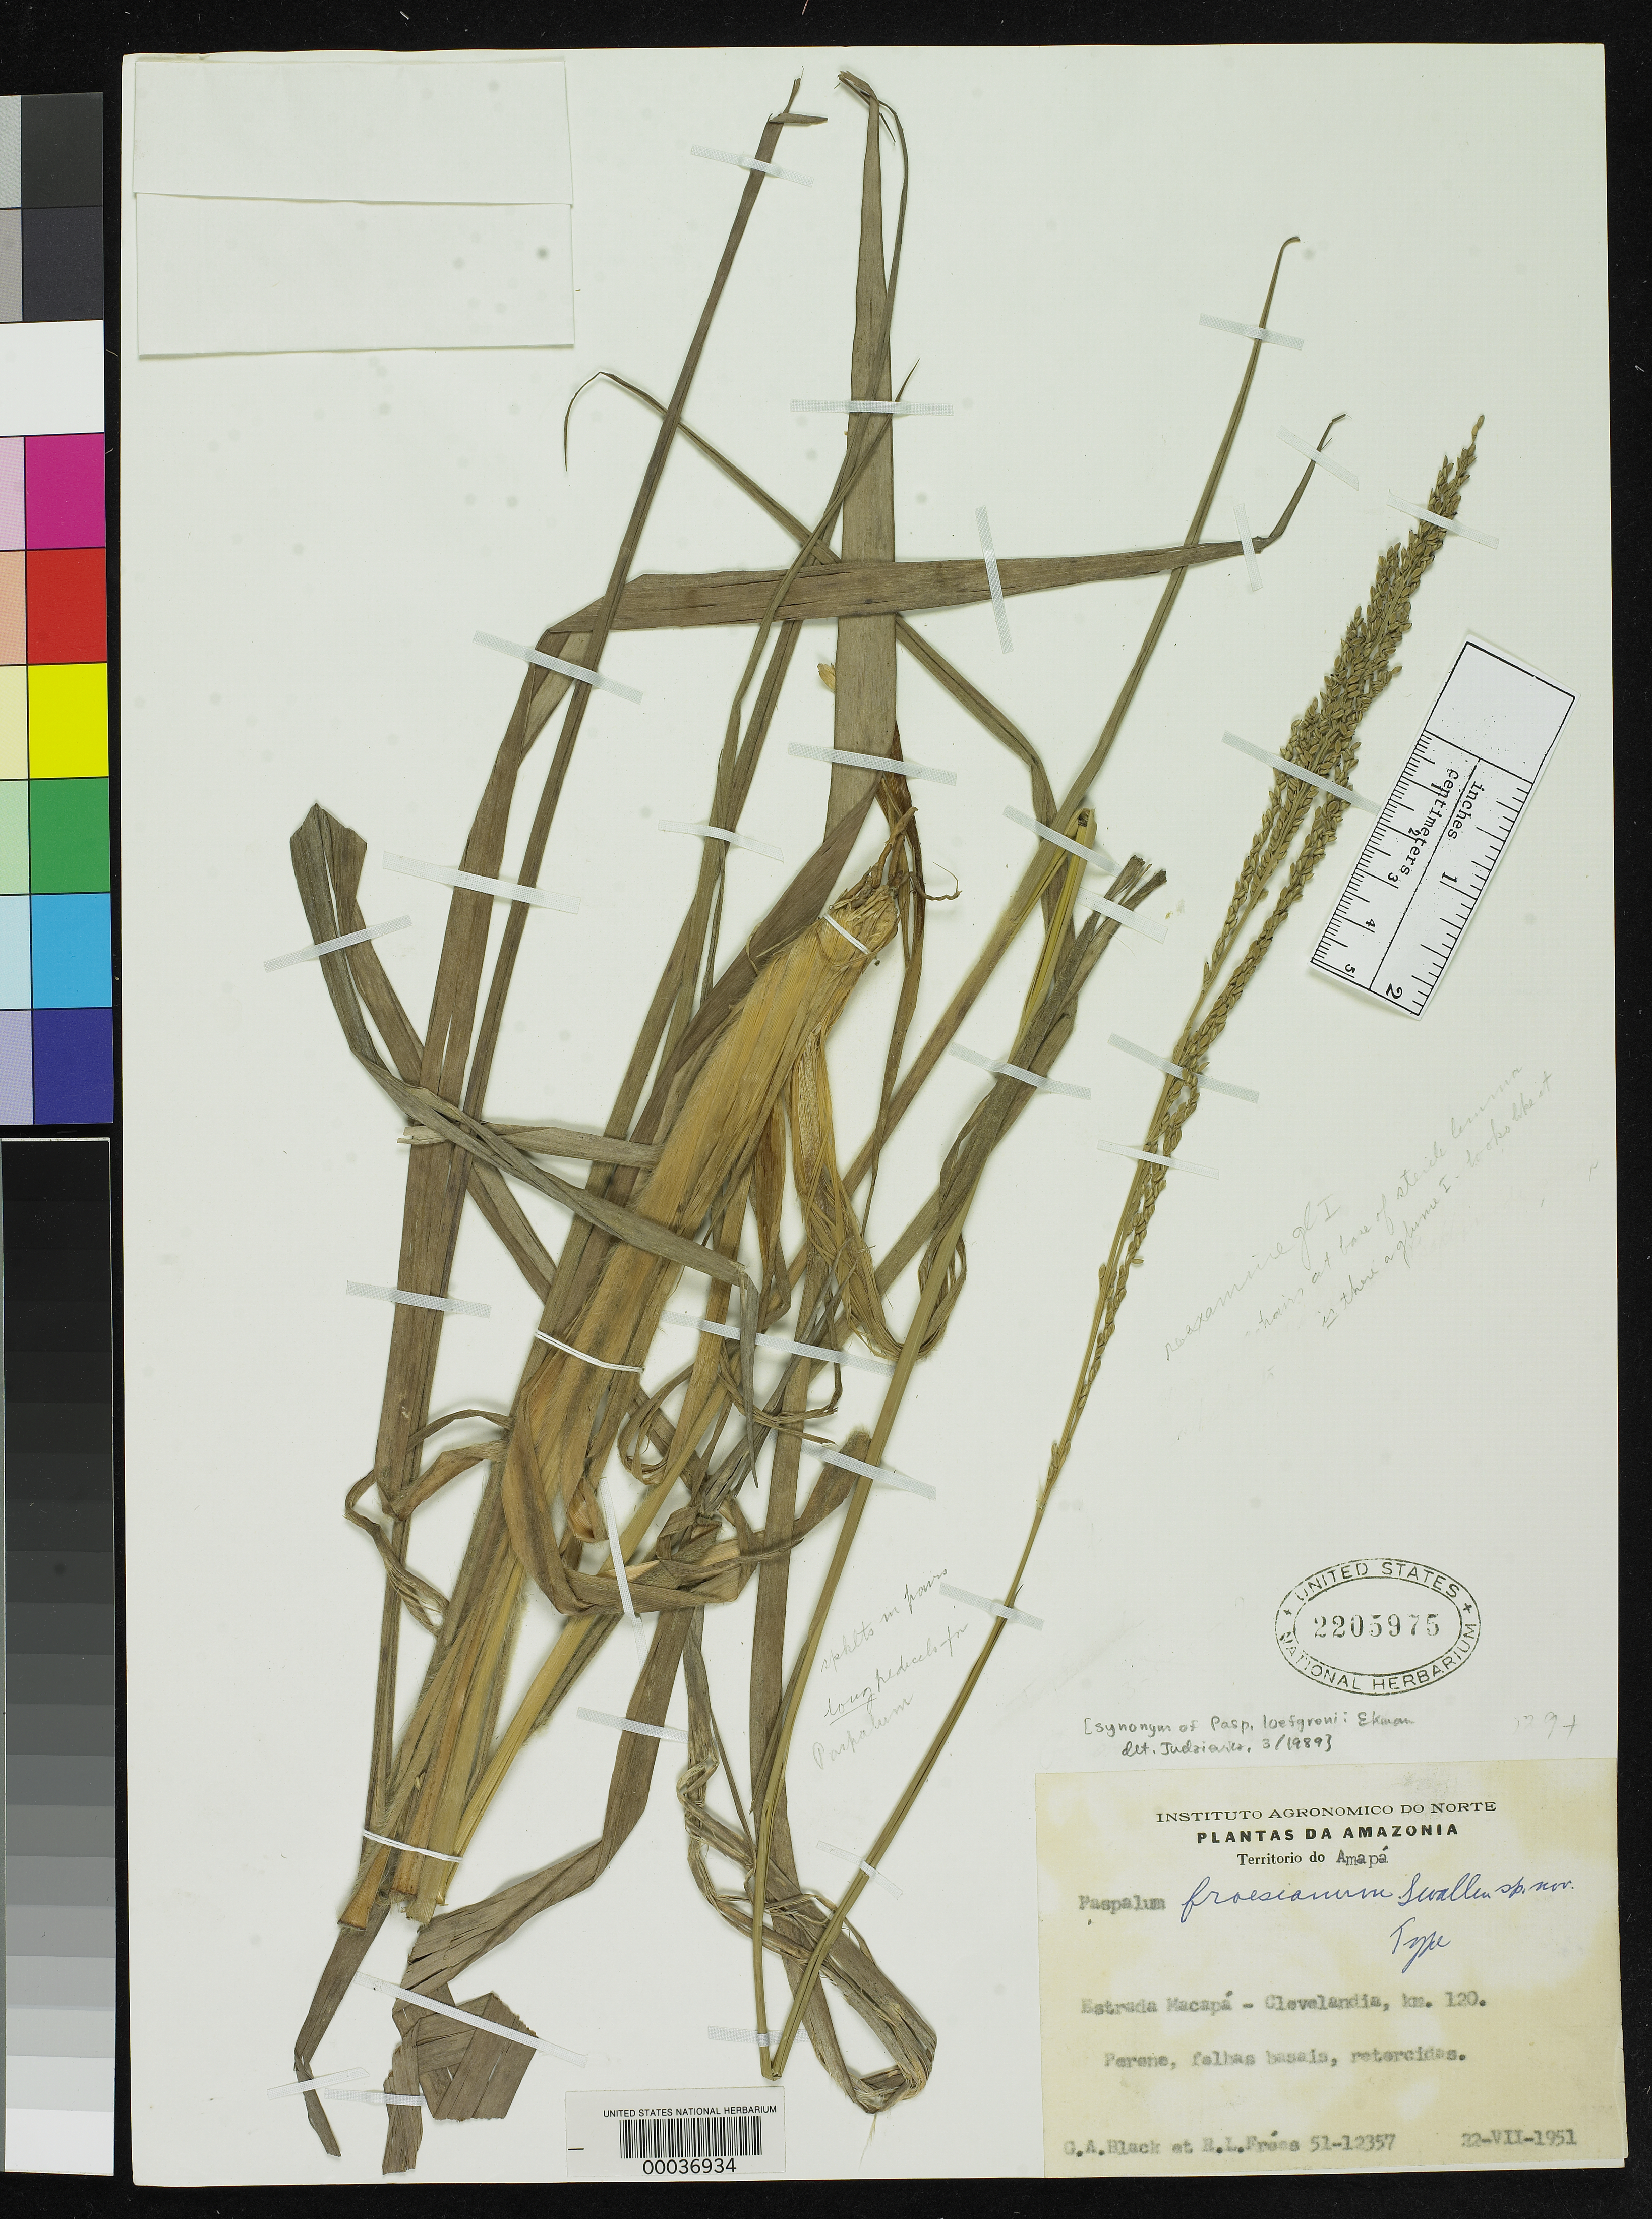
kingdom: Plantae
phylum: Tracheophyta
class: Liliopsida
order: Poales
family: Poaceae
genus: Paspalum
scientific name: Paspalum froesianum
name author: Swallen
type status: Holotype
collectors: G. A. Black & R. L. Fróes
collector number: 51-12357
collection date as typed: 22 Jul 1951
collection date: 1951-07-22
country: Brazil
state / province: Amapá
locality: Macapa-Clevelandia road.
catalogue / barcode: US 2205975